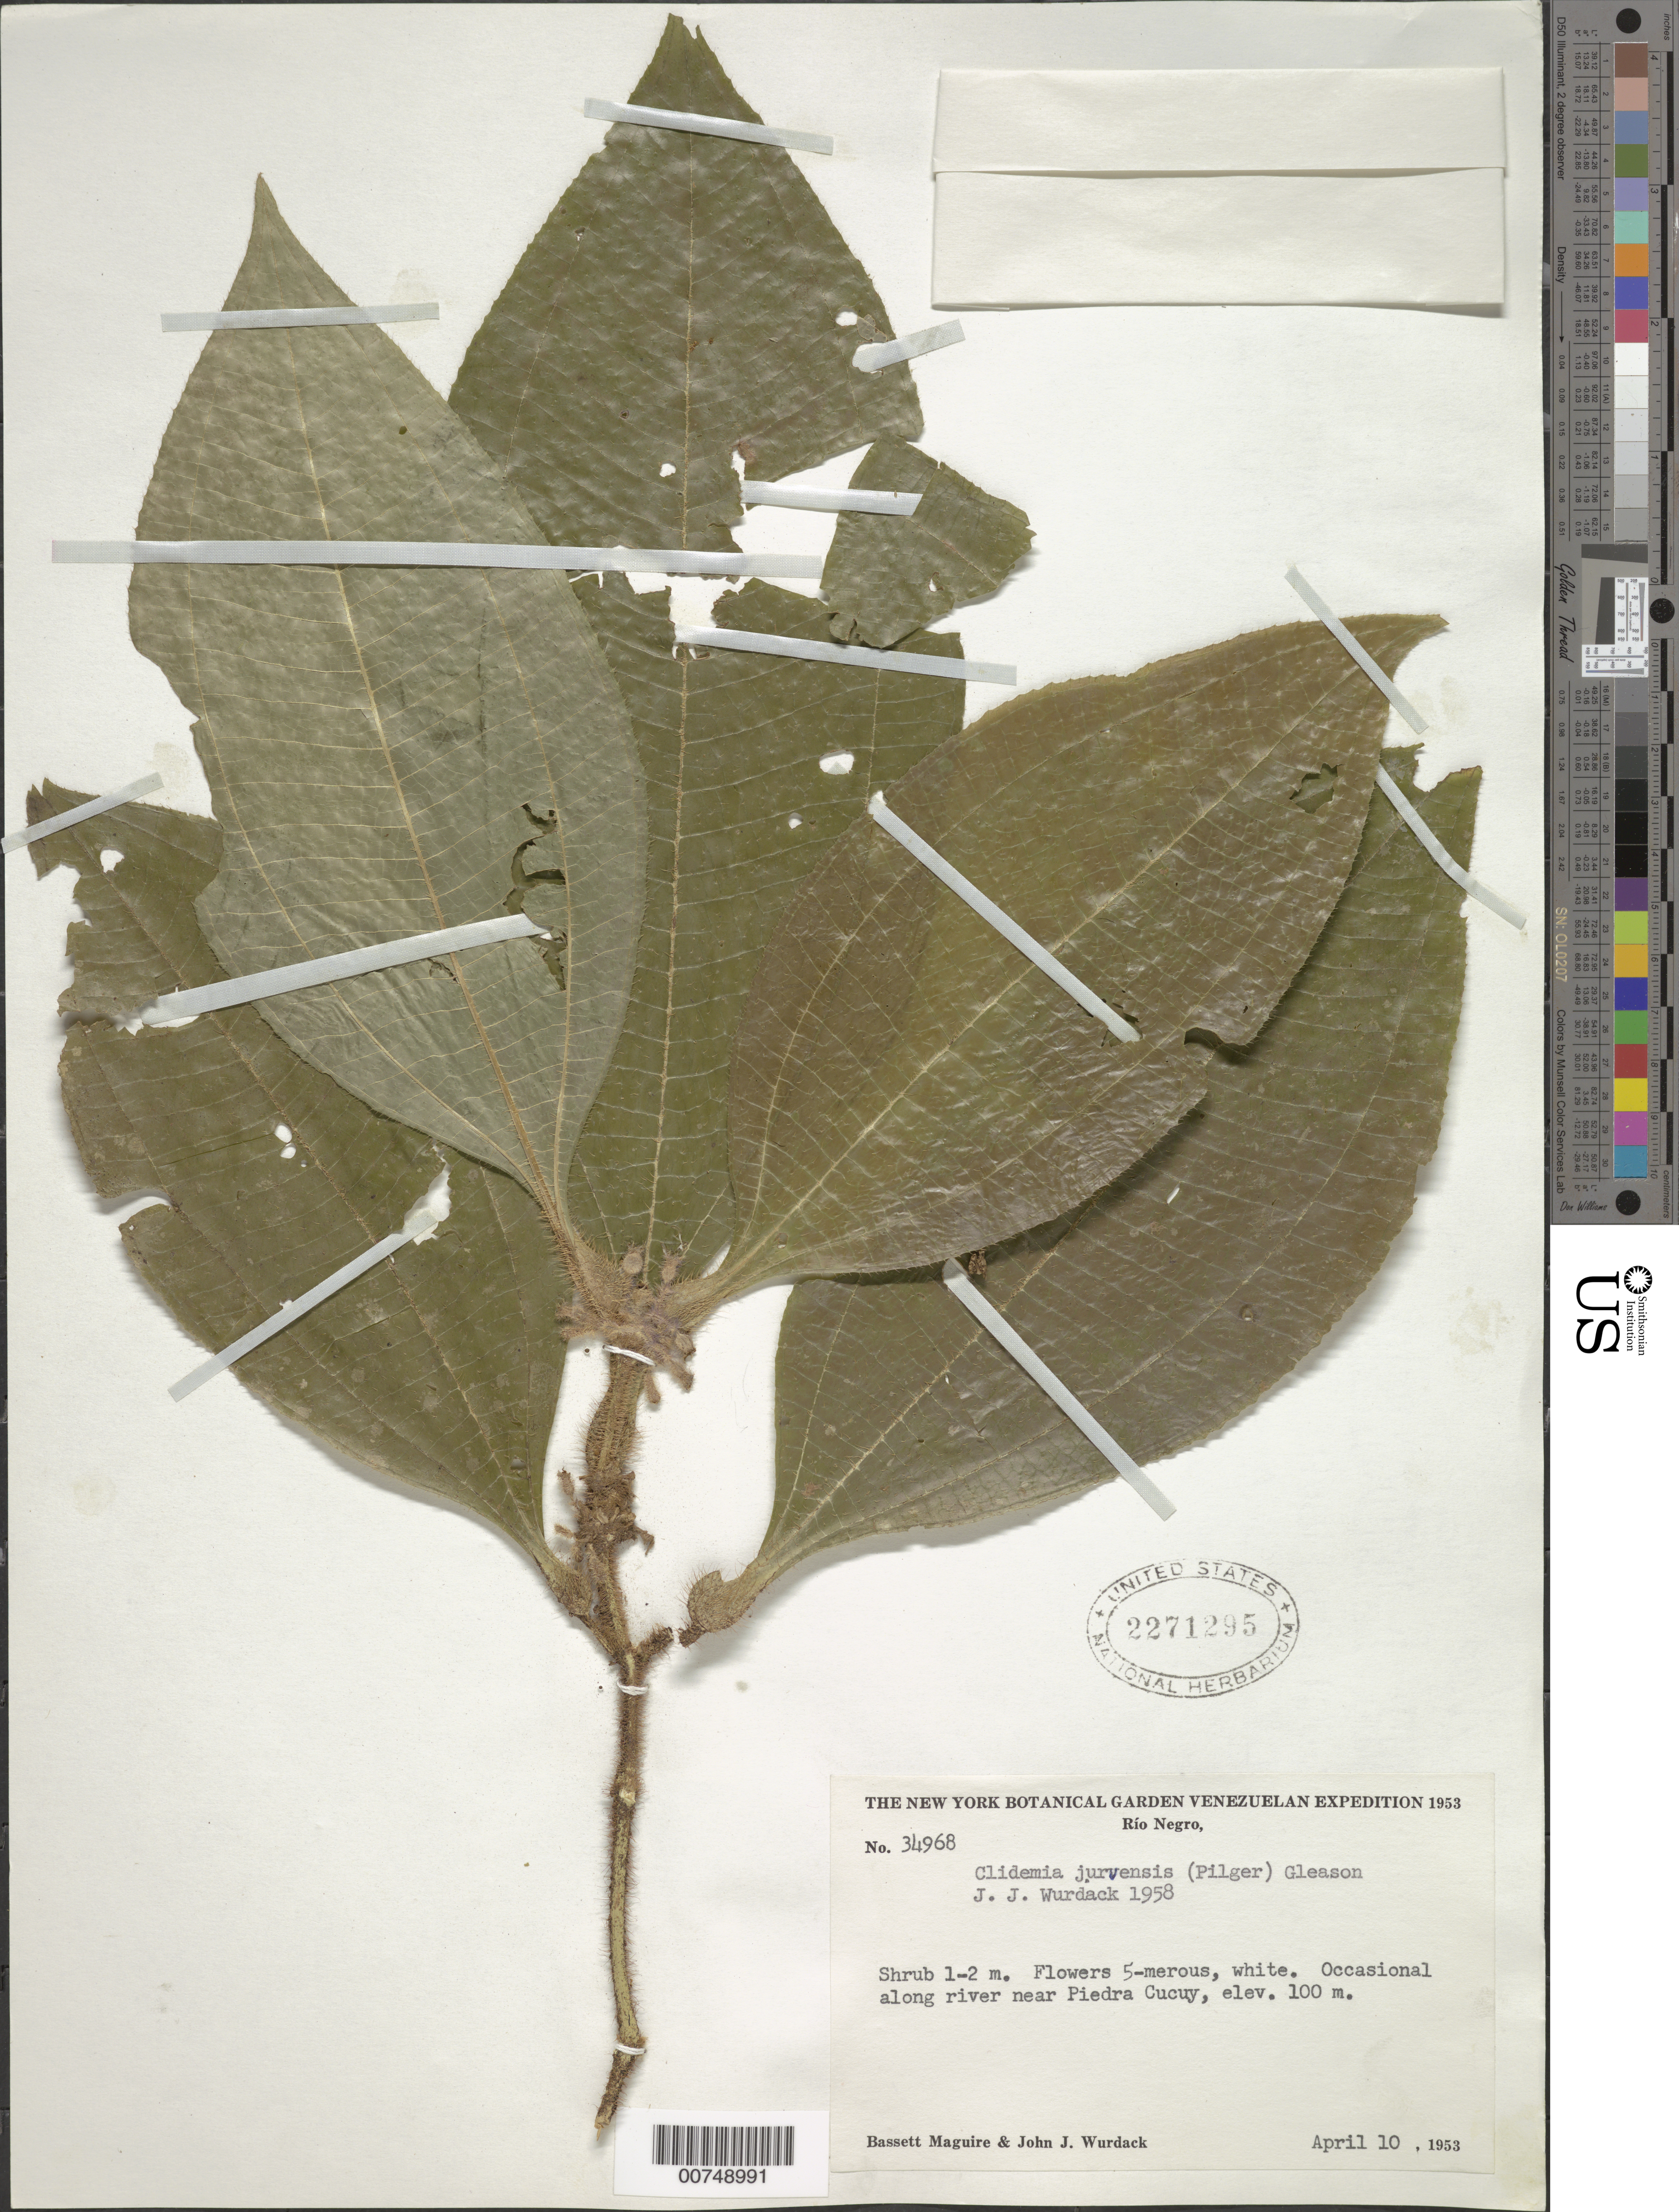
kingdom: Plantae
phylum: Tracheophyta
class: Magnoliopsida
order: Myrtales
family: Melastomataceae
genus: Clidemia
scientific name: Clidemia juruensis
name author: (Pilg.) Gleason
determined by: Wurdack, John J., (US), US (UNITED STATES)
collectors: B. Maguire & J. J. Wurdack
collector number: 34968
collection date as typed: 10-Apr-53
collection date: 1953-04-10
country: Venezuela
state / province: Amazonas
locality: Río Negro, near Piedra Cucuy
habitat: Along river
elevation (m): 100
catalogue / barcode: US 2271295